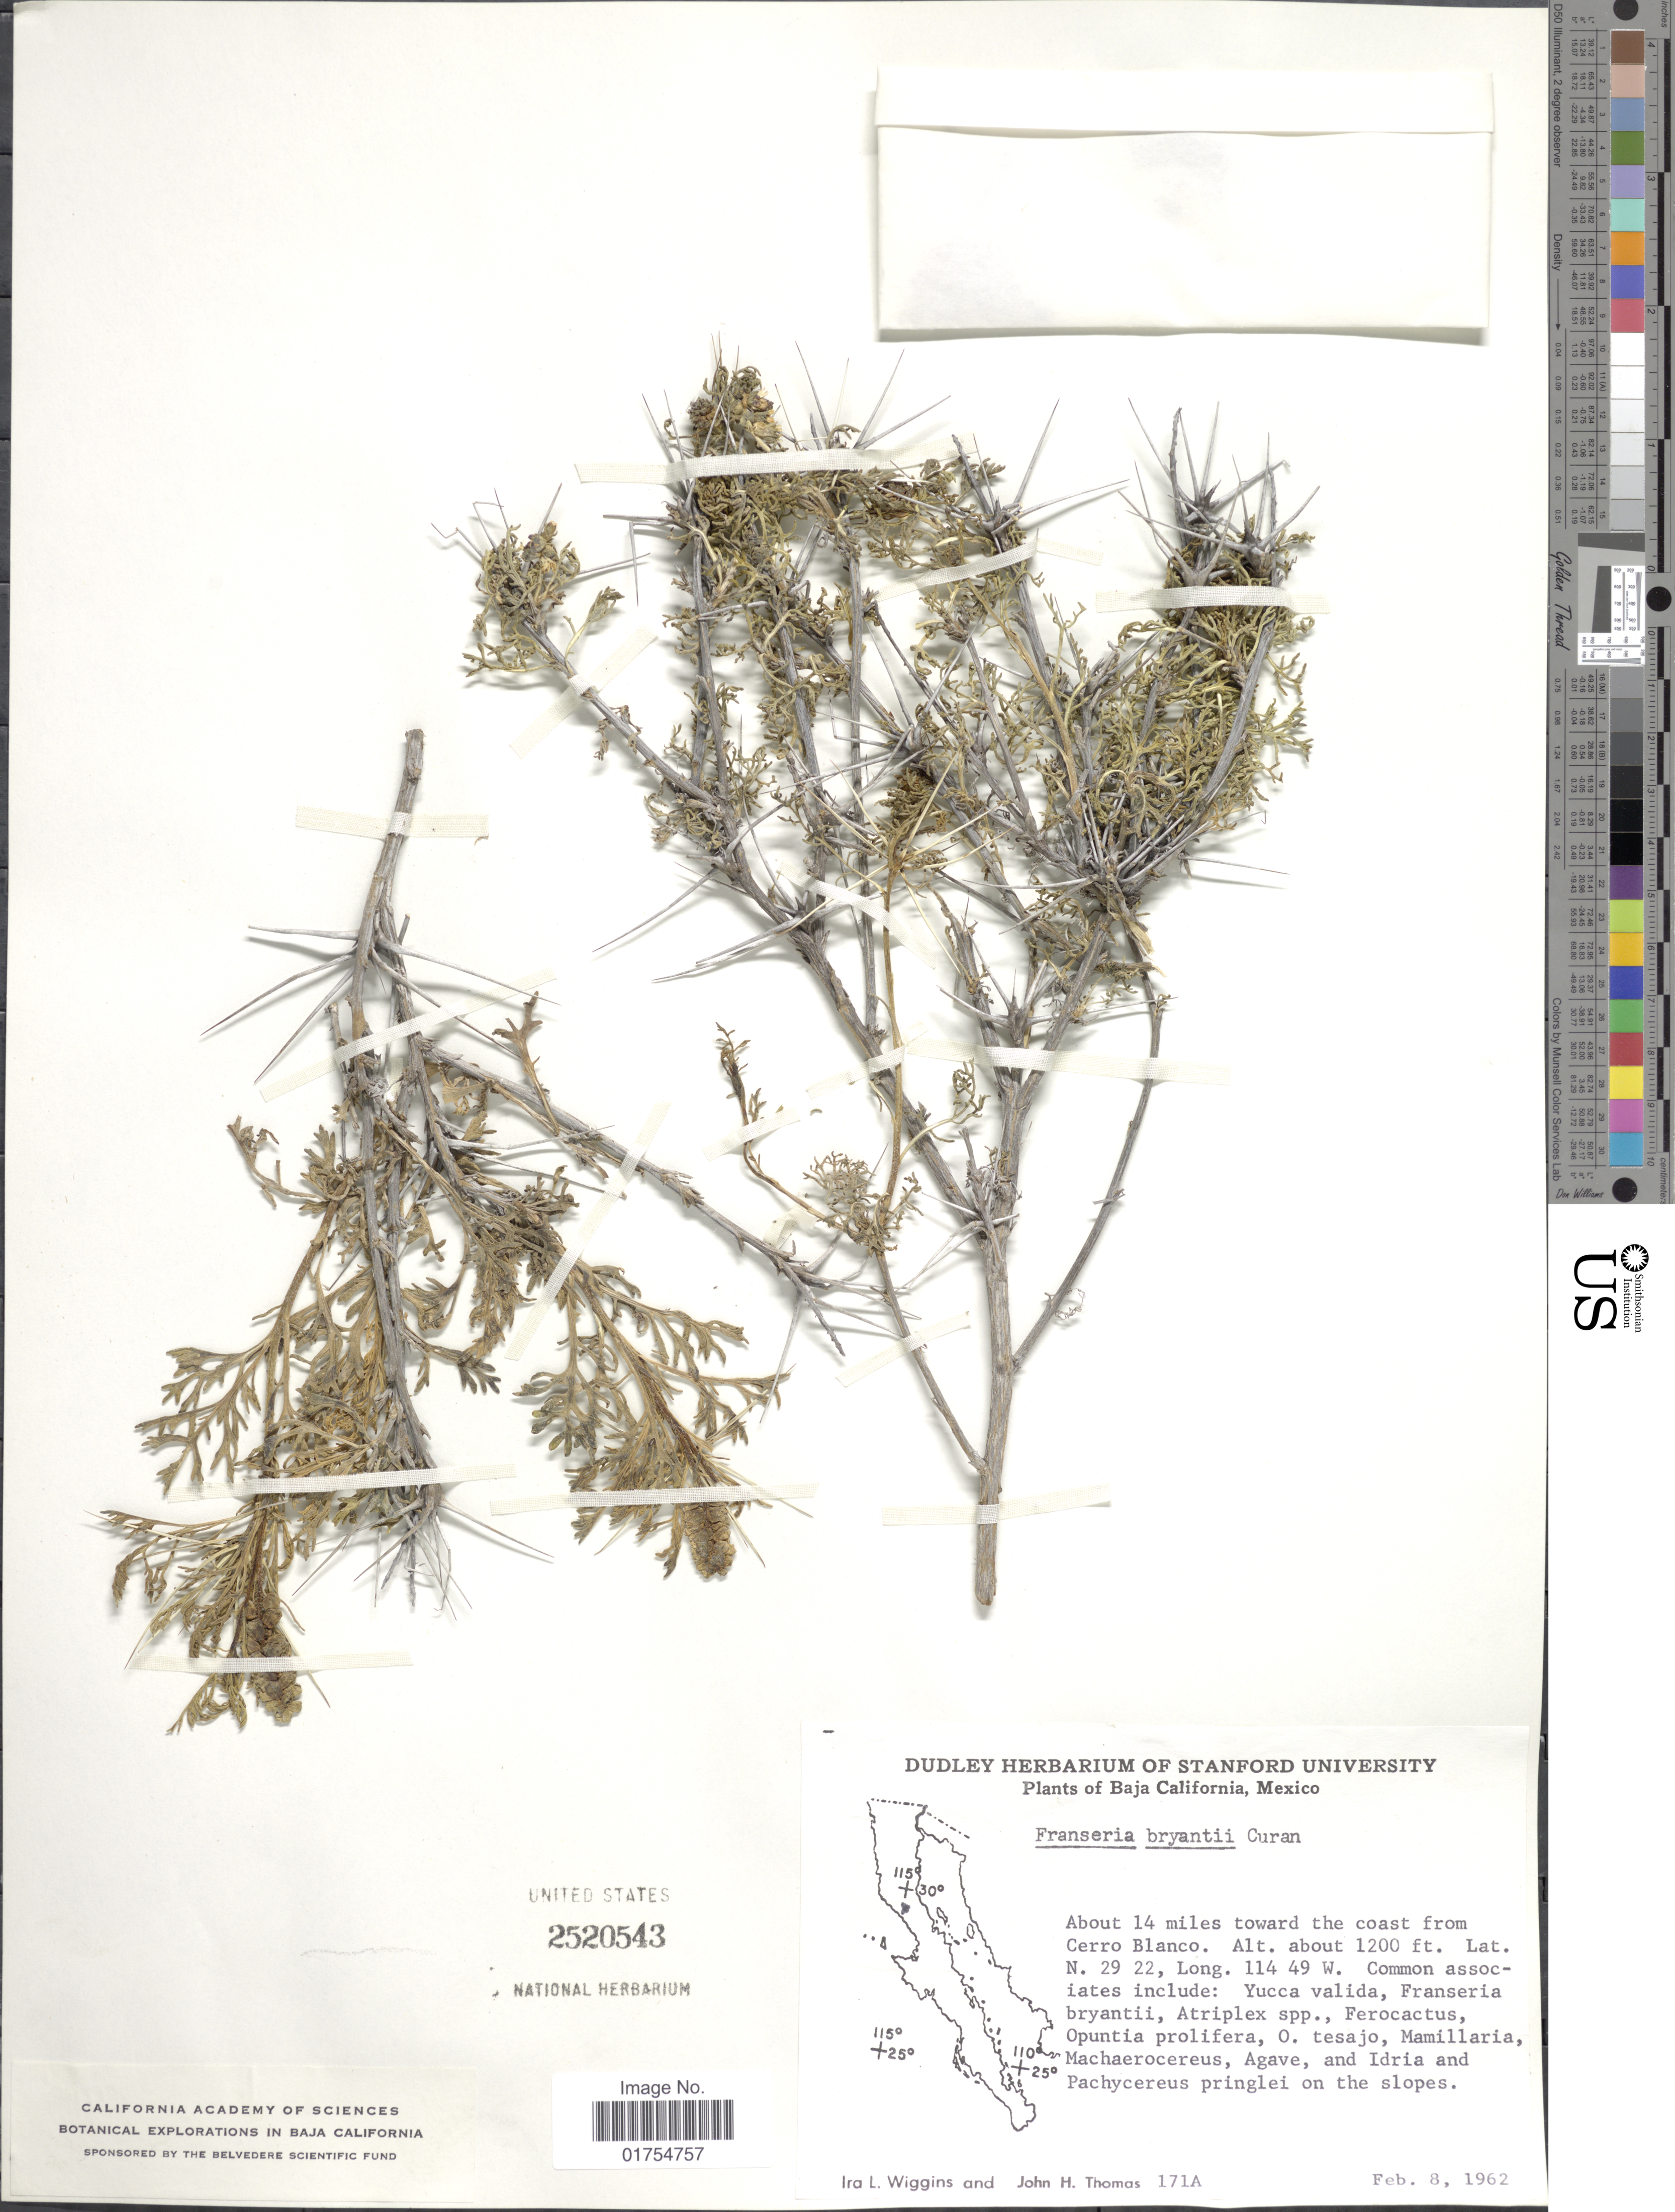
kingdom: Plantae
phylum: Tracheophyta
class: Magnoliopsida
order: Asterales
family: Asteraceae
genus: Franseria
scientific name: Franseria bryantii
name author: Curran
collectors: I. L. Wiggins & J. H. Thomas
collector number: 171A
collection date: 1962-02-08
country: Mexico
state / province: Baja California Norte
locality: About 14 miles toward the coast from Cerro Blanco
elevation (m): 366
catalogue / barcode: US 2520543